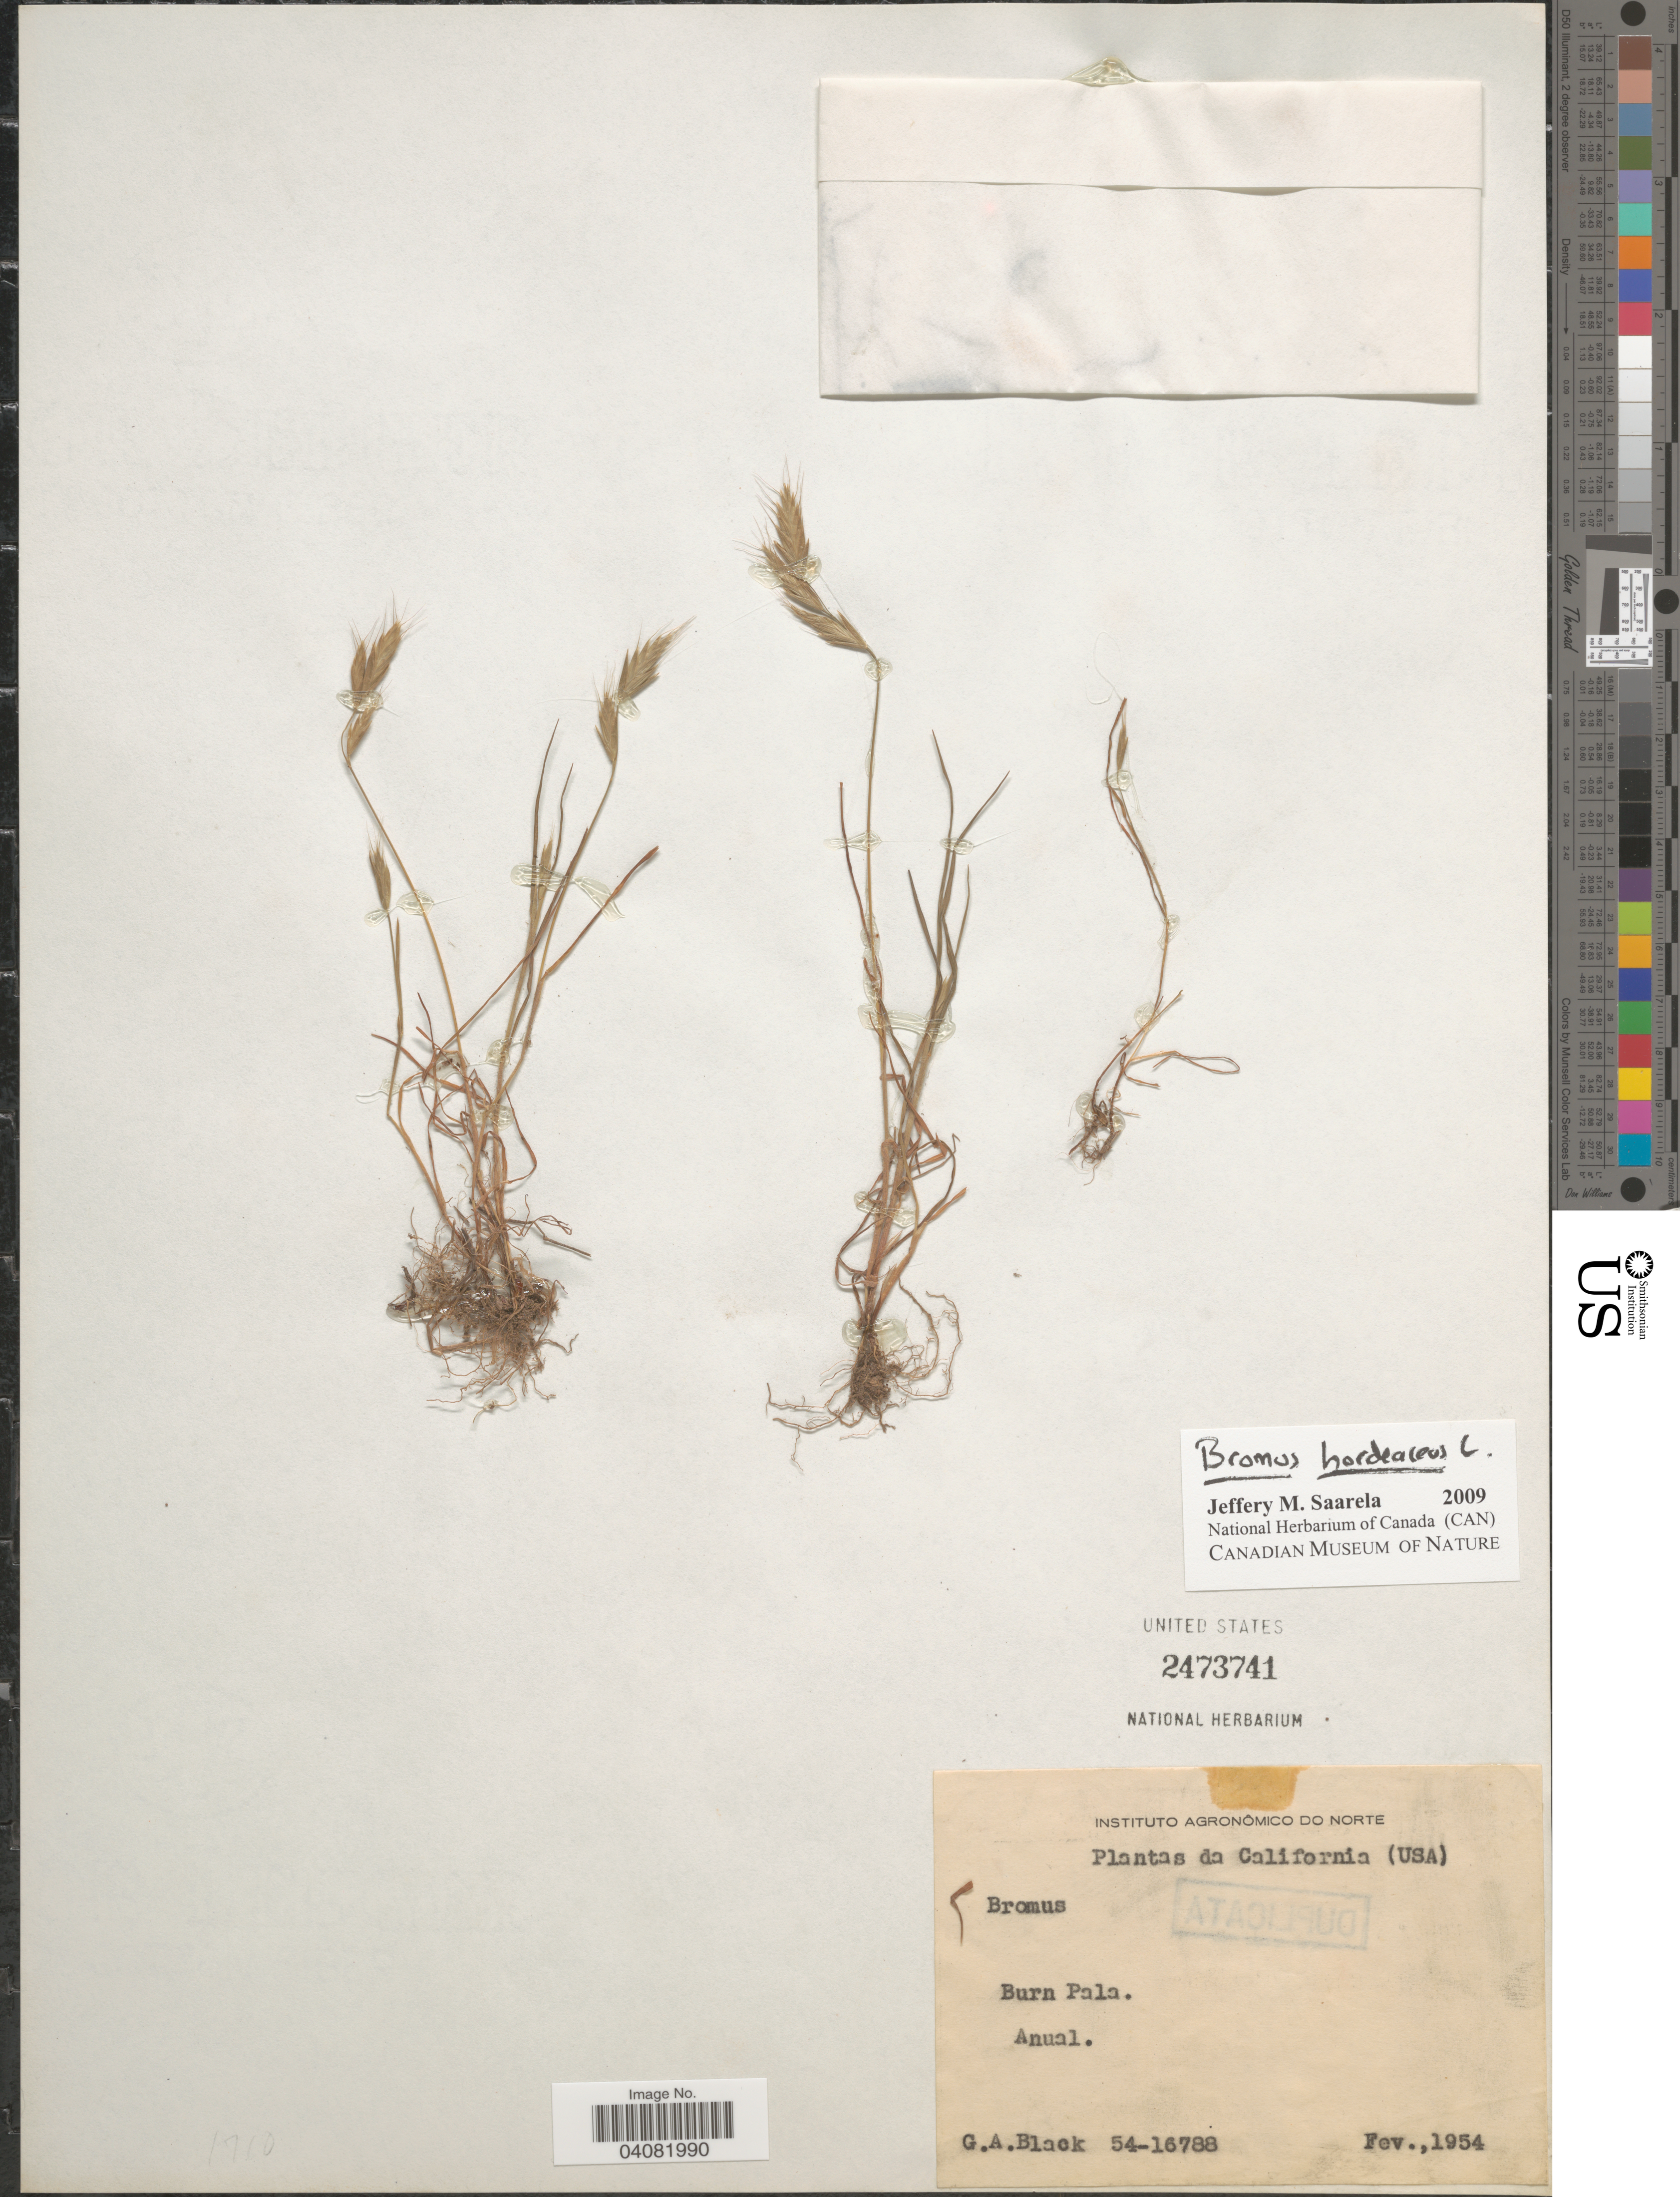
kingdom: Plantae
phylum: Tracheophyta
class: Liliopsida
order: Poales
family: Poaceae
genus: Bromus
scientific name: Bromus hordeaceus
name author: L.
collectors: G. A. Black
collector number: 54-16788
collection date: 1954-02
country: United States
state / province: California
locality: Burn Pala. Anual.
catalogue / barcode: US 2473741